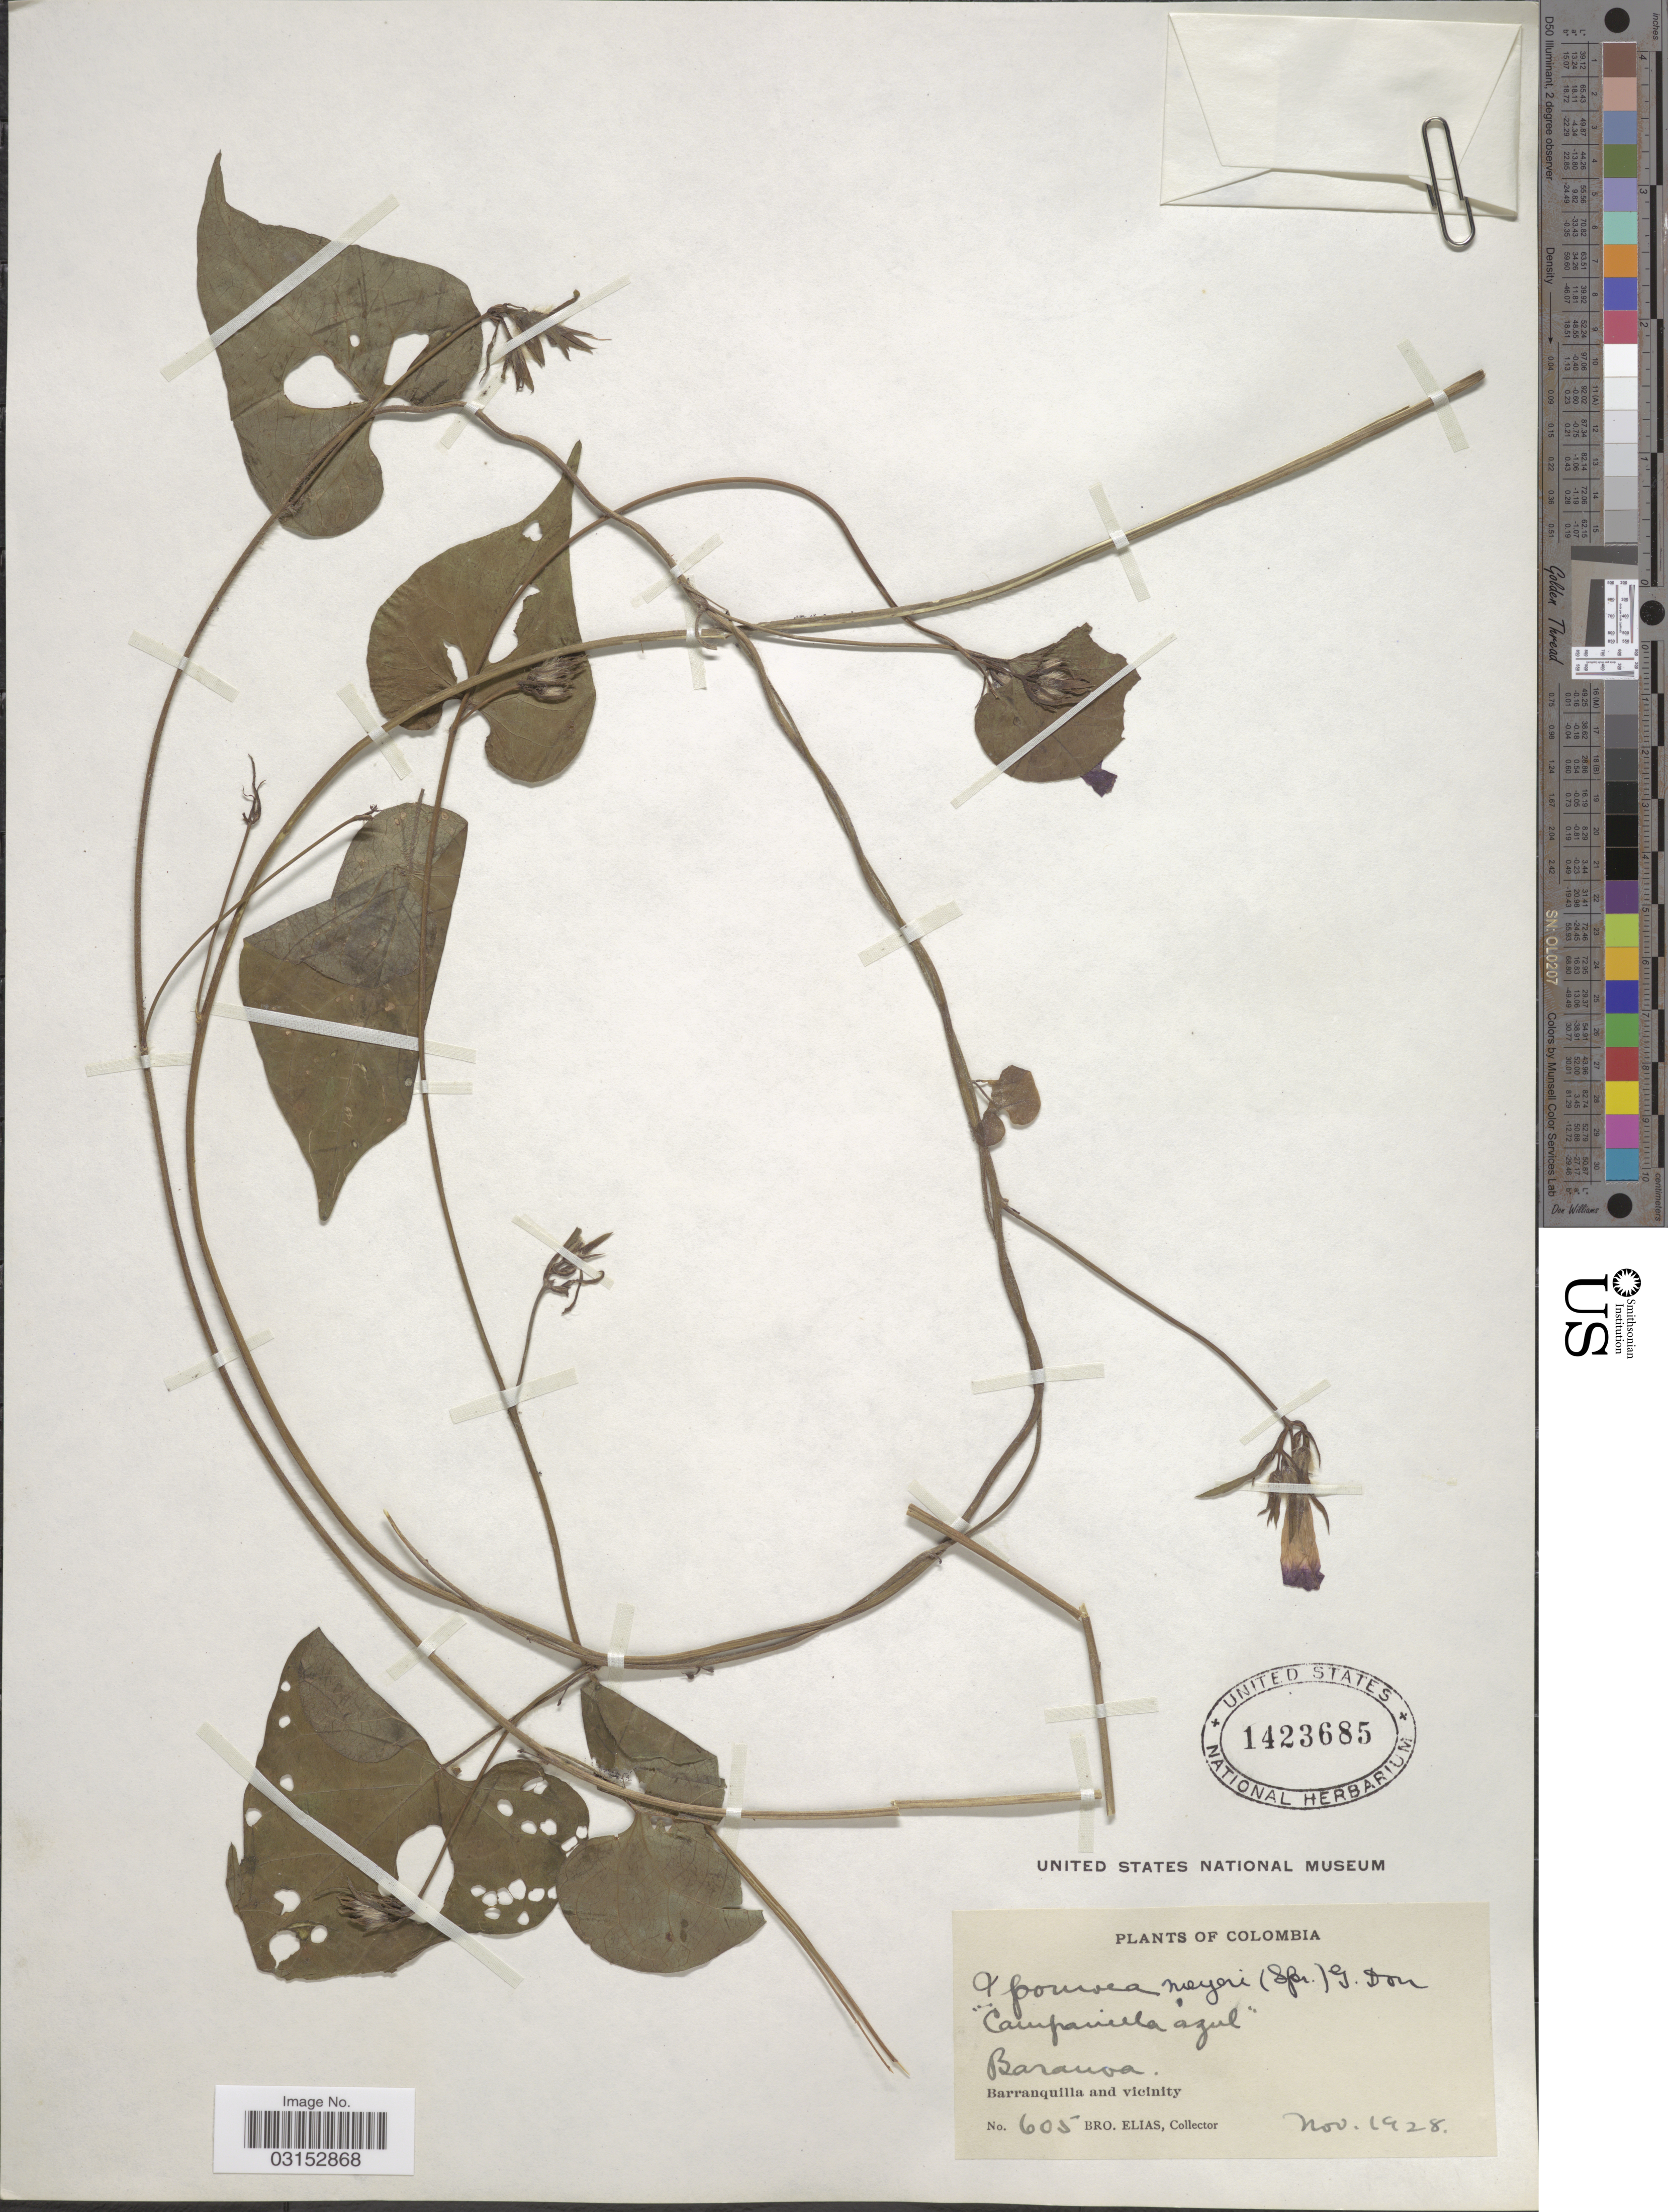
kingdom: Plantae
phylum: Tracheophyta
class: Magnoliopsida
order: Solanales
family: Convolvulaceae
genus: Ipomoea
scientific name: Ipomoea meyeri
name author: (Spreng.) G. Don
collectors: Bro. Elias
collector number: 605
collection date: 1928-11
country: Colombia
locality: Baranca. Barranquilla and vicinity.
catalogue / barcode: US 1423685